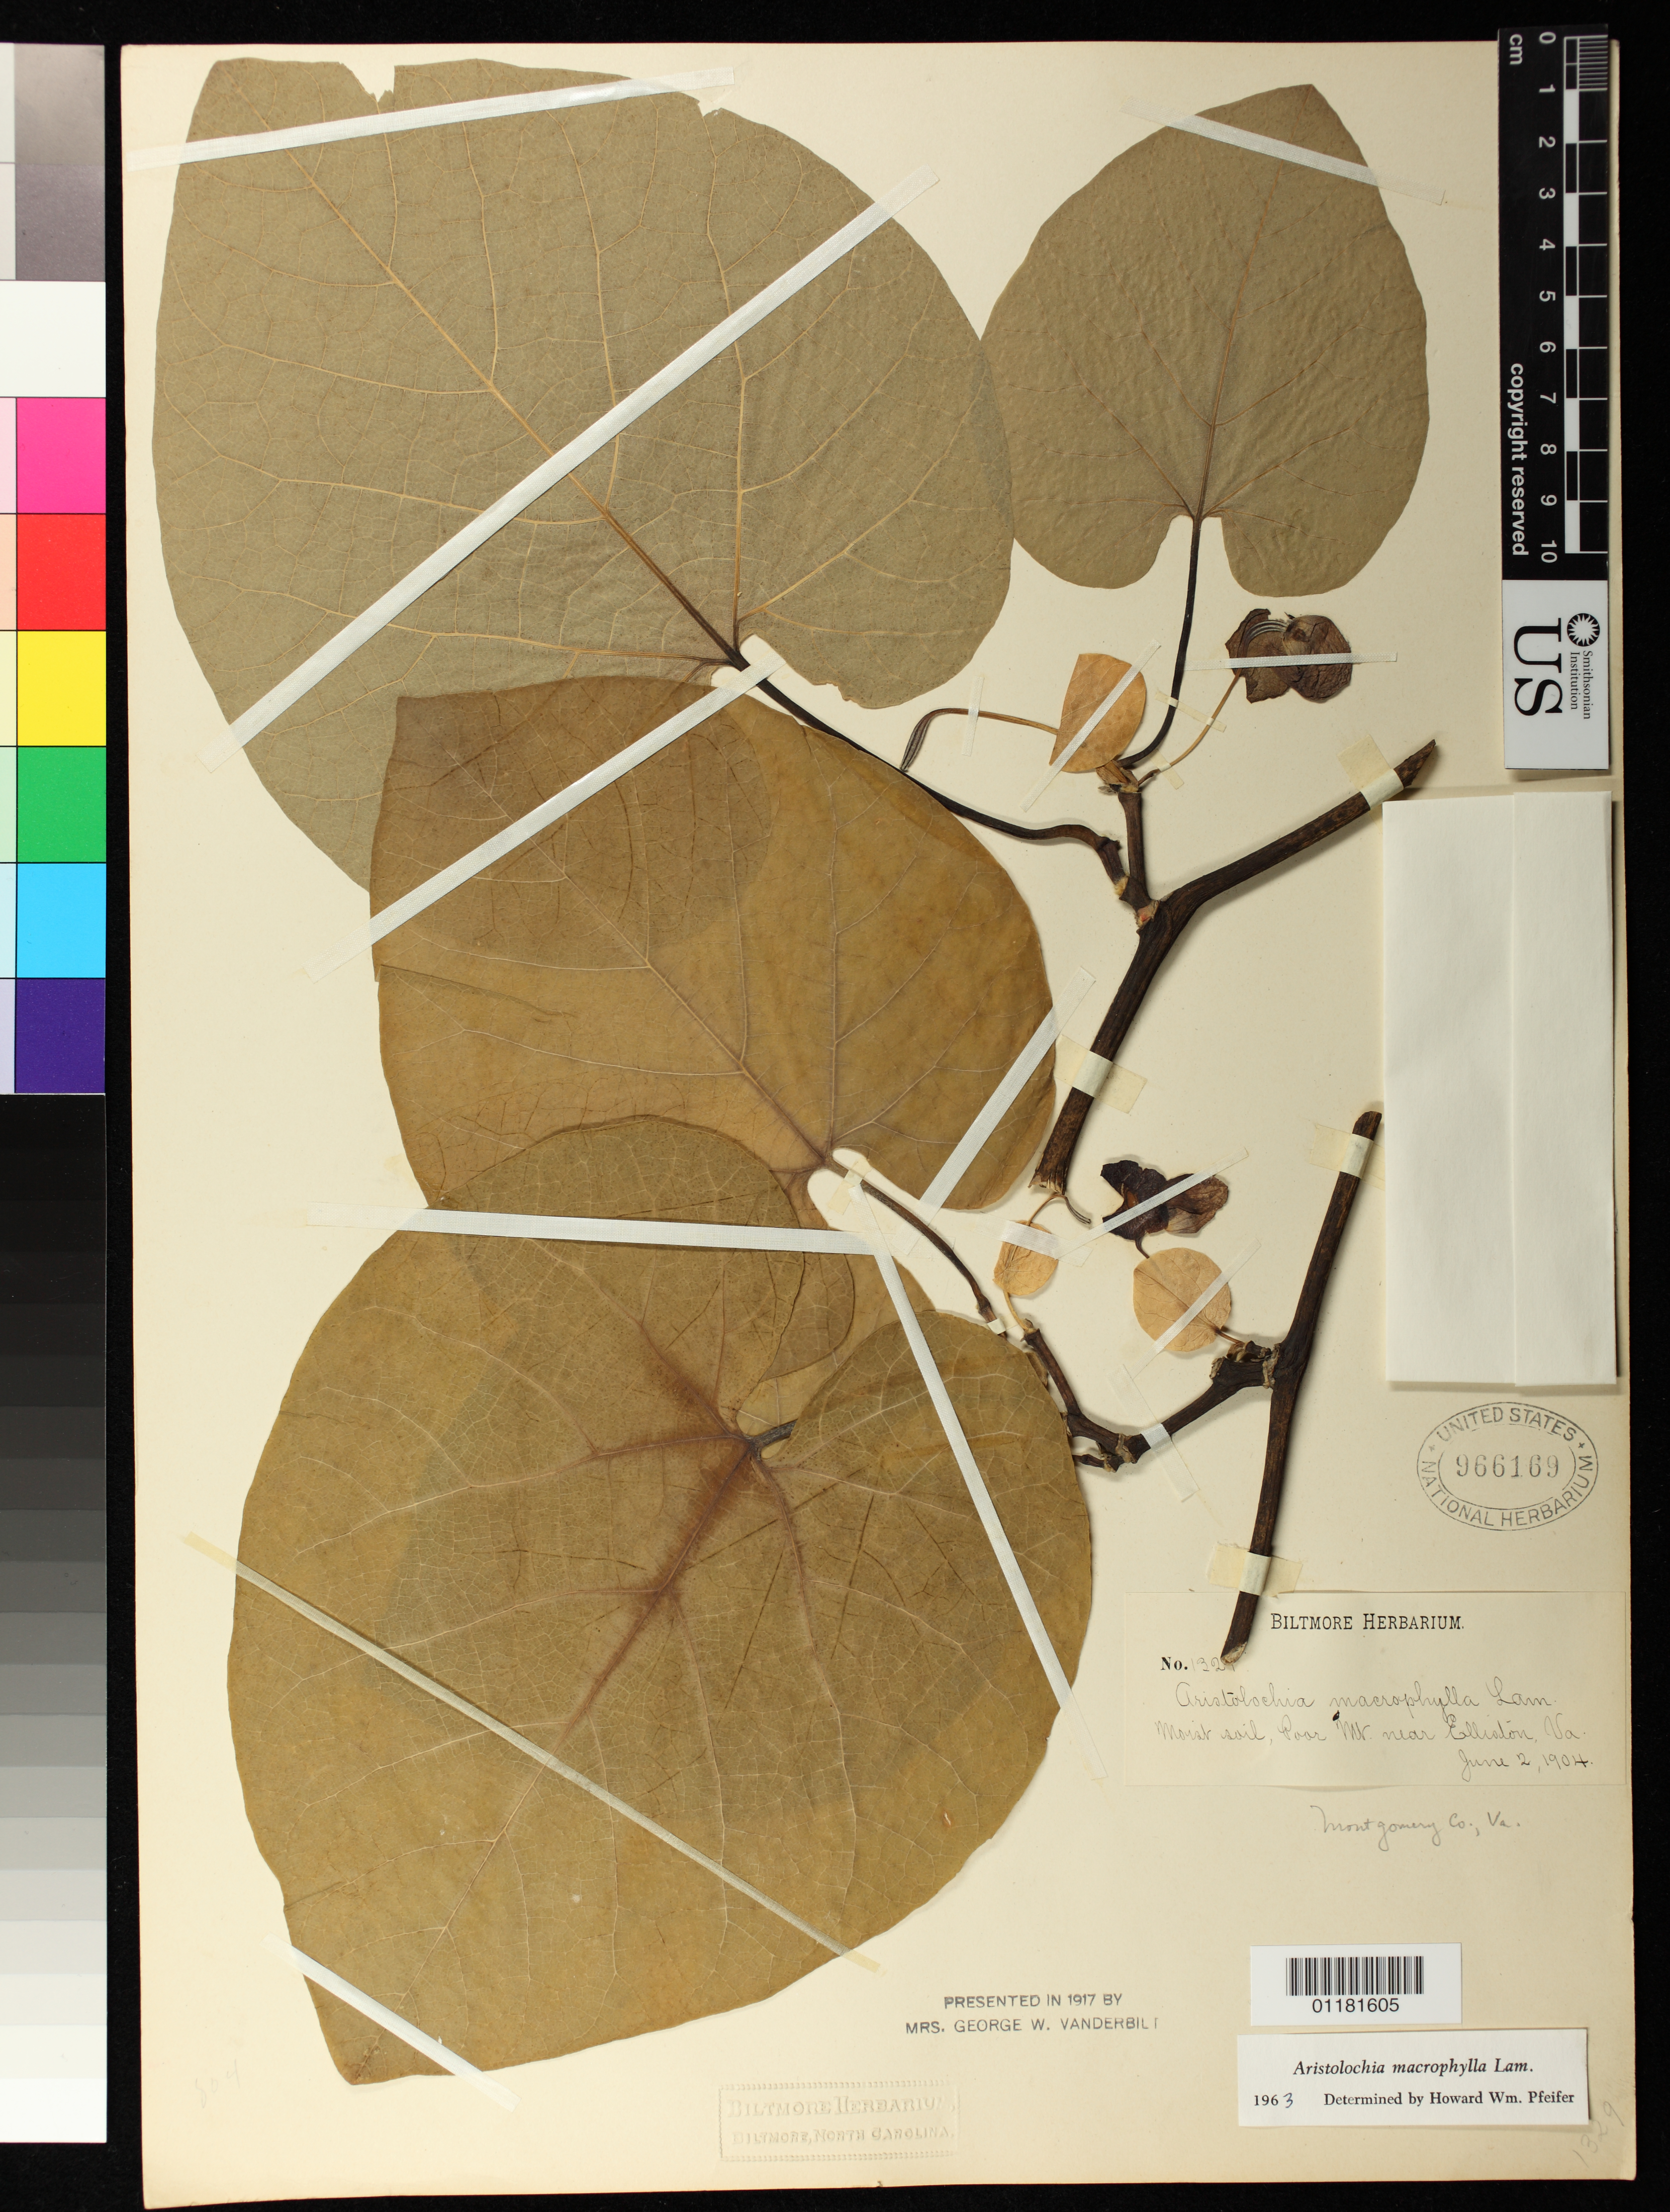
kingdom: Plantae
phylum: Tracheophyta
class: Magnoliopsida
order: Piperales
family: Aristolochiaceae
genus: Aristolochia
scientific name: Aristolochia macrophylla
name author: Lam.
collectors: ex herb. Biltmore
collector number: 1329E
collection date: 1904-06-02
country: United States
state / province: Virginia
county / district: Montgomery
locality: Poor Mountain near Elliston, Montgomery County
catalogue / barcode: US 966169